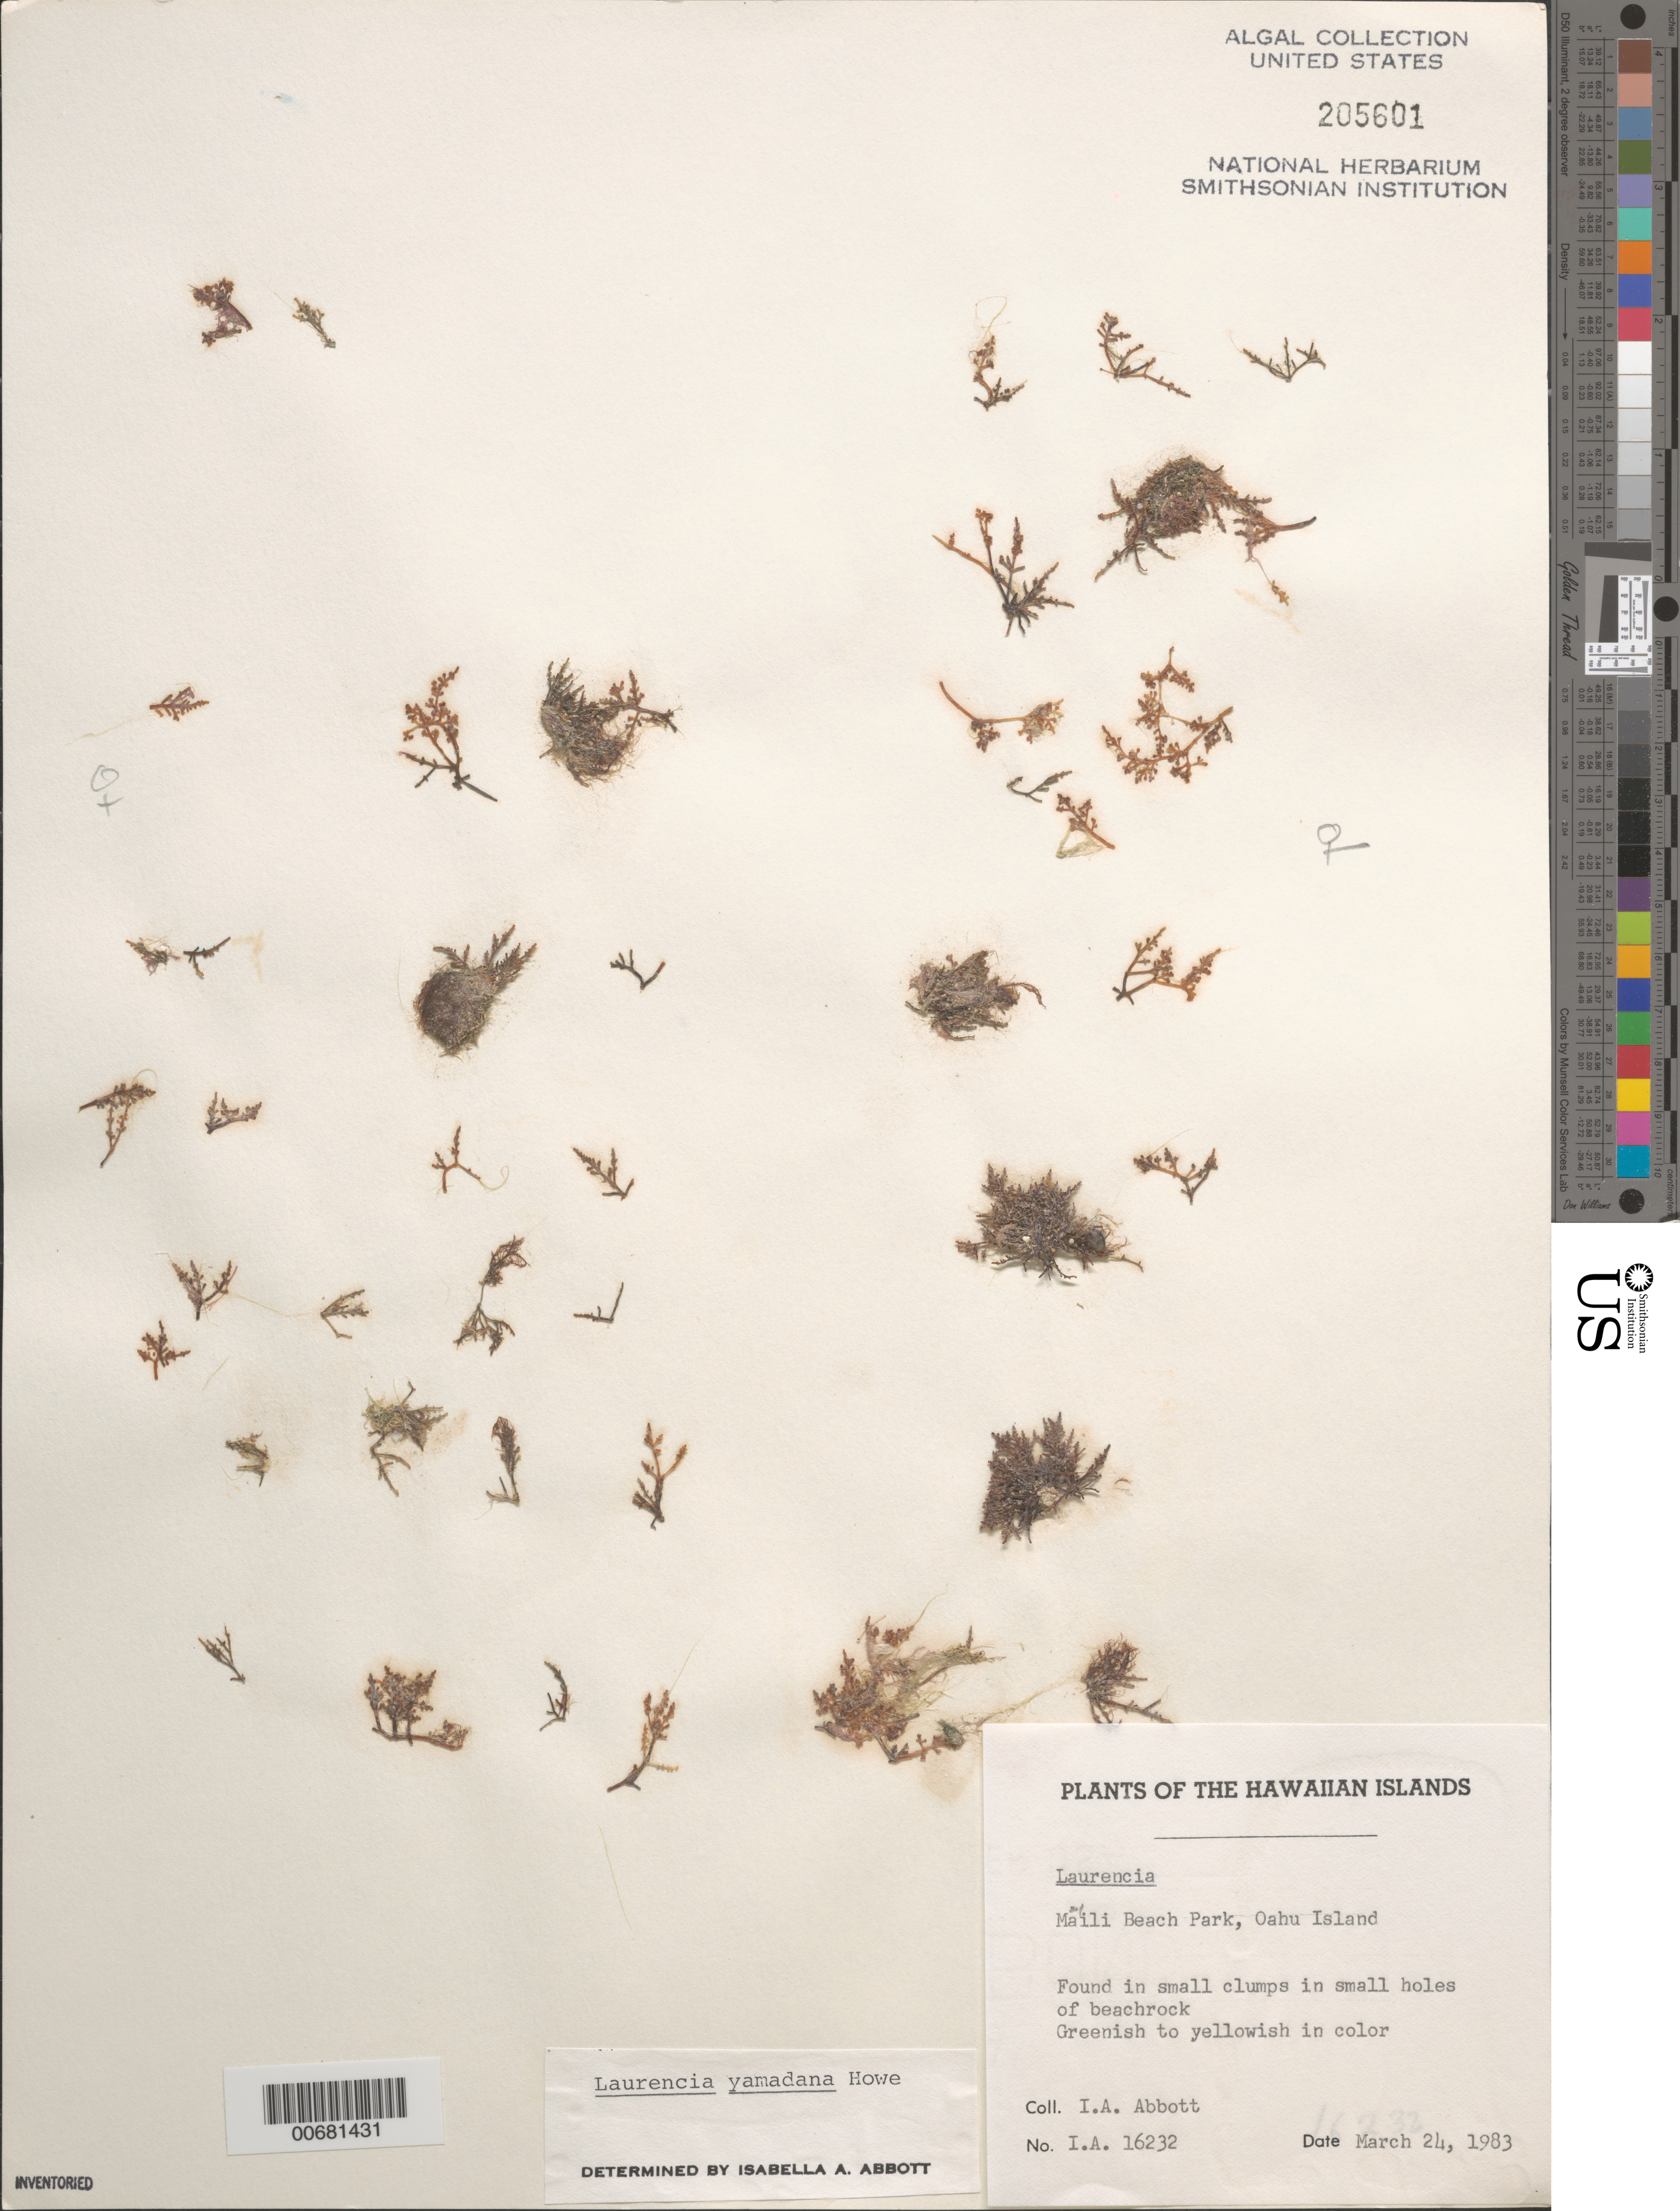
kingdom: Plantae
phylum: Rhodophyta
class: Florideophyceae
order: Ceramiales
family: Rhodomelaceae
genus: Palisada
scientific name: Palisada yamadana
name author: (M. Howe) K.W. Nam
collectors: I. A. Abbott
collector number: IAA 16232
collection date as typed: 24 Mar 1983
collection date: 1983-03-24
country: United States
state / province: Hawaii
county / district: Honolulu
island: Oahu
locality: Maili Beach Park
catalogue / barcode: US 205601